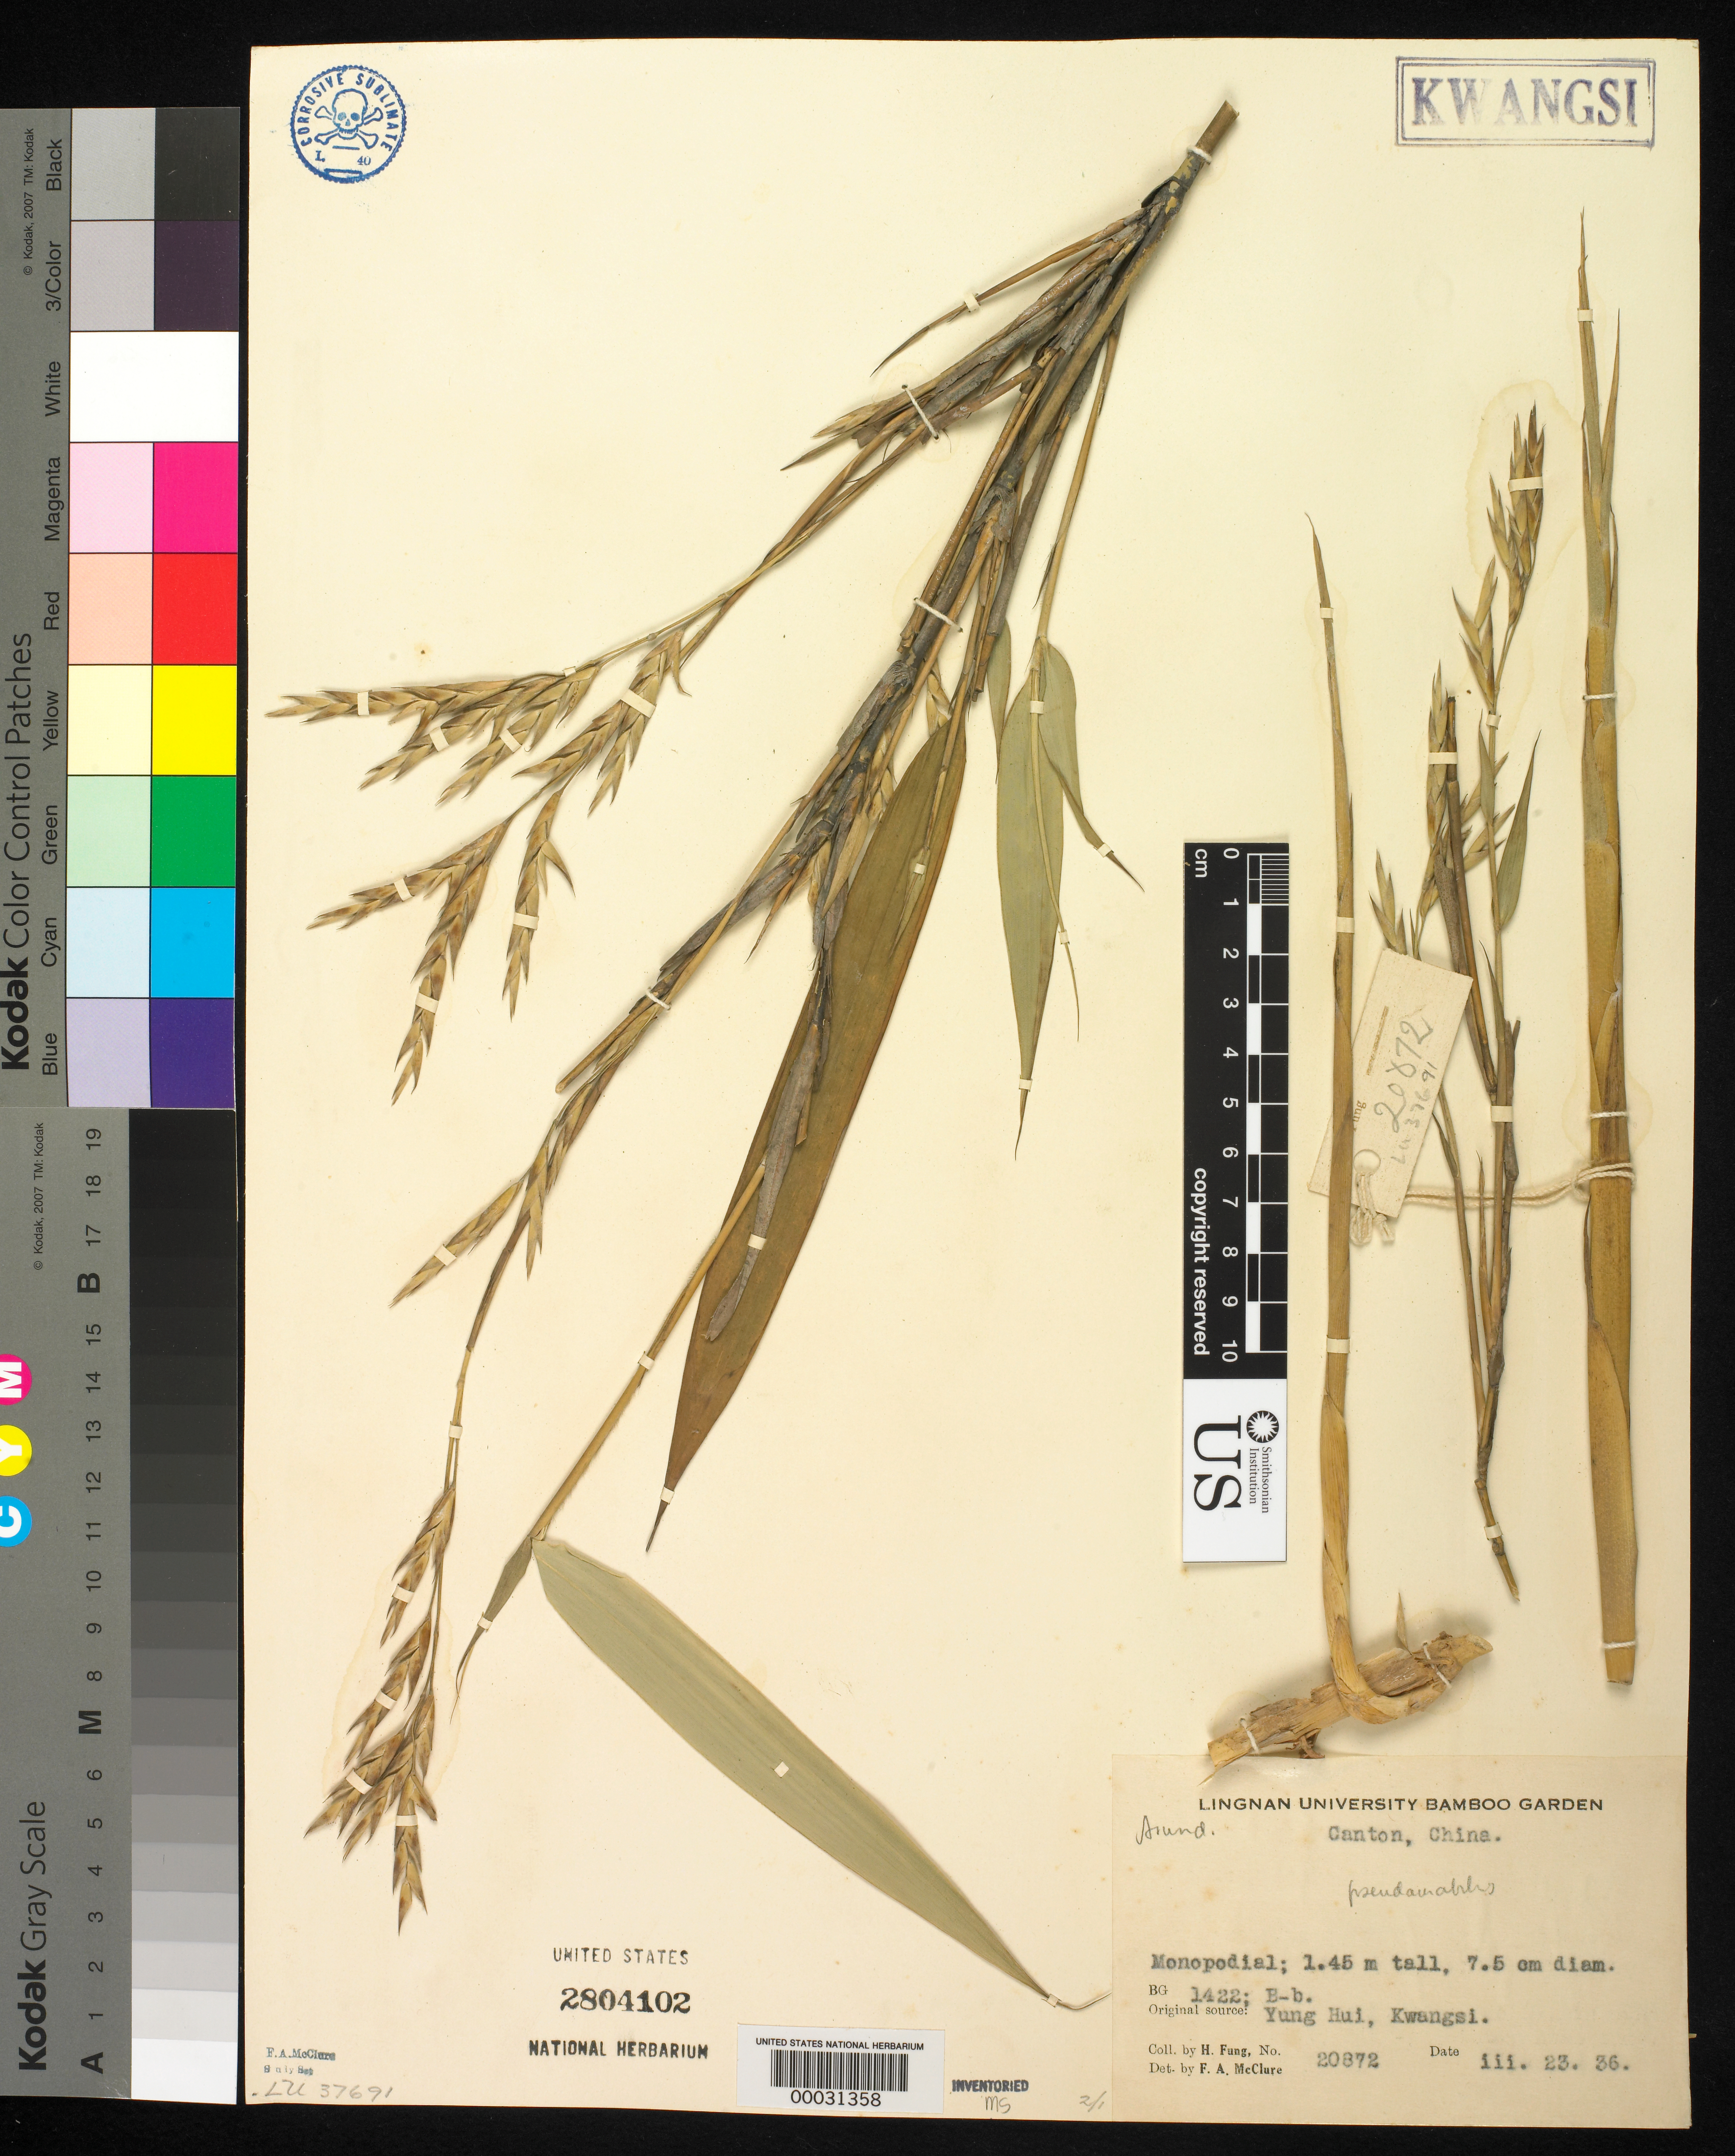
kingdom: Plantae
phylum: Tracheophyta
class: Liliopsida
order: Poales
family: Poaceae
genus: Arundinaria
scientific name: Arundinaria pseudoamabilis McClure, ined.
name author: McClure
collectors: H. L. Fung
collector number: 20872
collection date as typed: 23 Mar 1936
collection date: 1936-03-23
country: China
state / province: Jiangxi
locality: Yung hui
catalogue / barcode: US 2804102